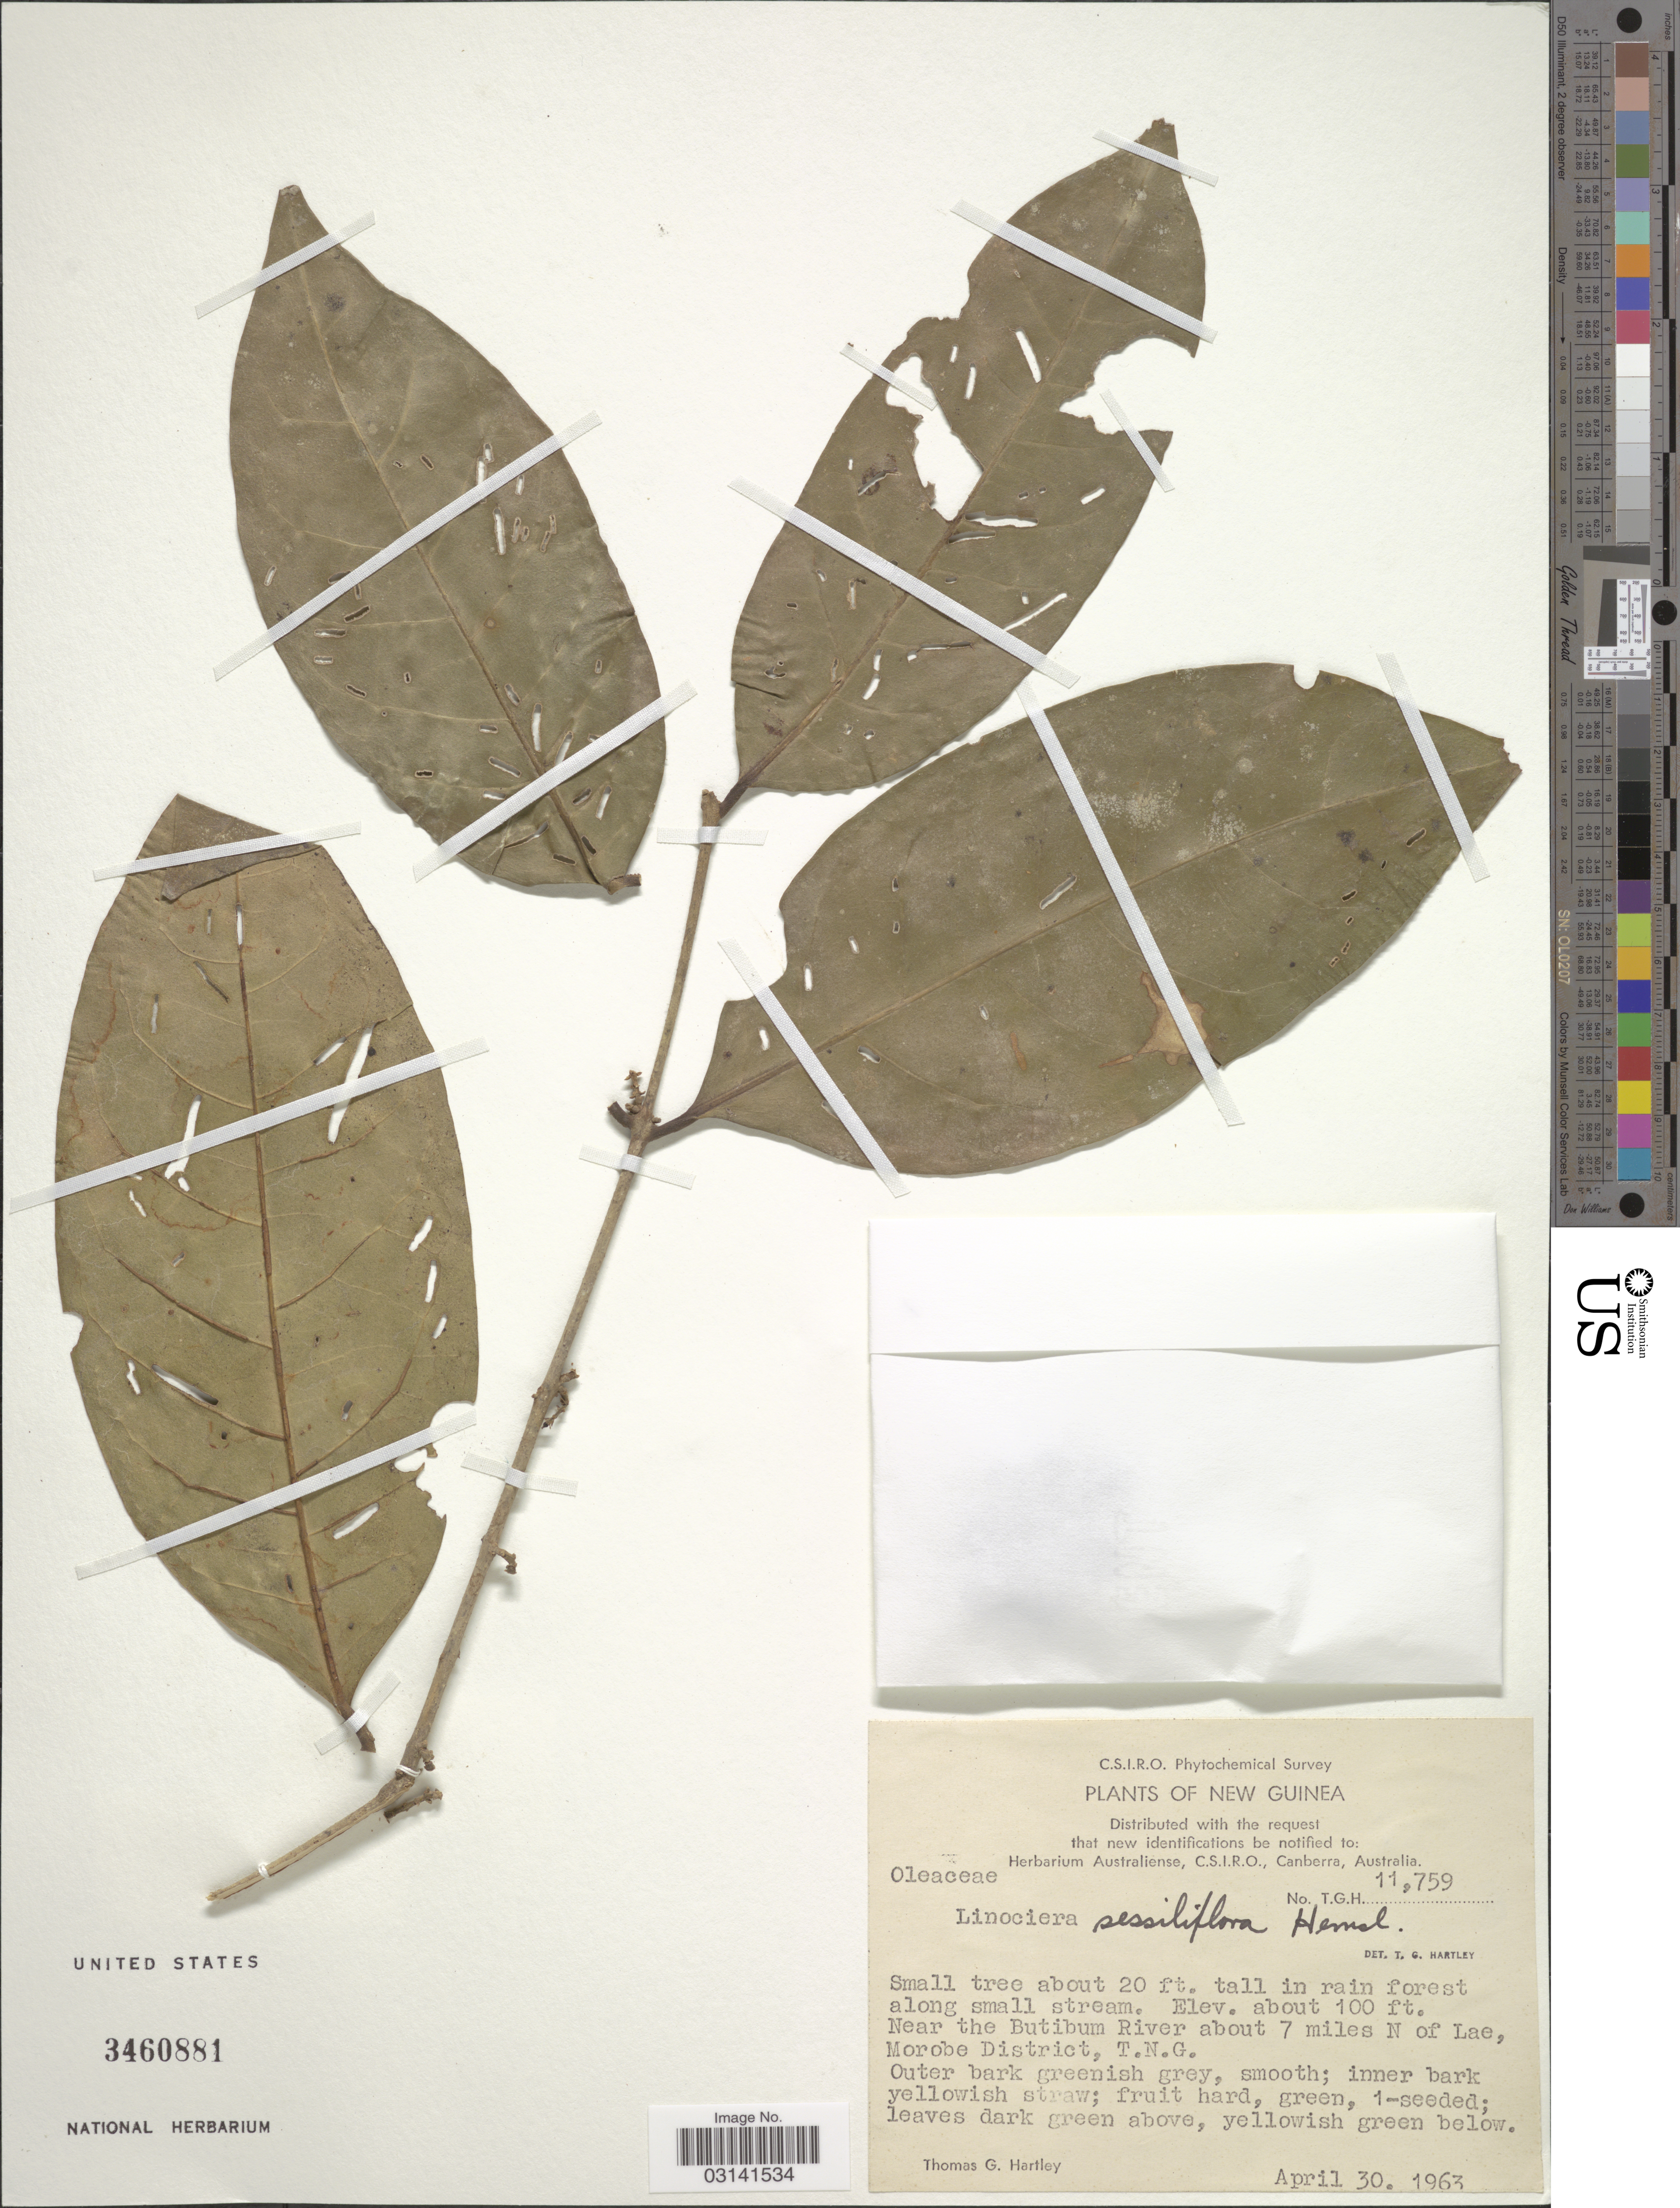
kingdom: Plantae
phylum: Tracheophyta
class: Magnoliopsida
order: Lamiales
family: Oleaceae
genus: Chionanthus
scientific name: Chionanthus sessiliflorus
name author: (Hemsl.) Kiew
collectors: T. G. Hartley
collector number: T.G.H. 11759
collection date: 1963-04-30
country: Papua New Guinea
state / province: Morobe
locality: New Guinea. Near the Butibum River about 7 miles N of Lae, Morobe District, T.N.G.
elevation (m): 30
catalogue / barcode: US 3460881